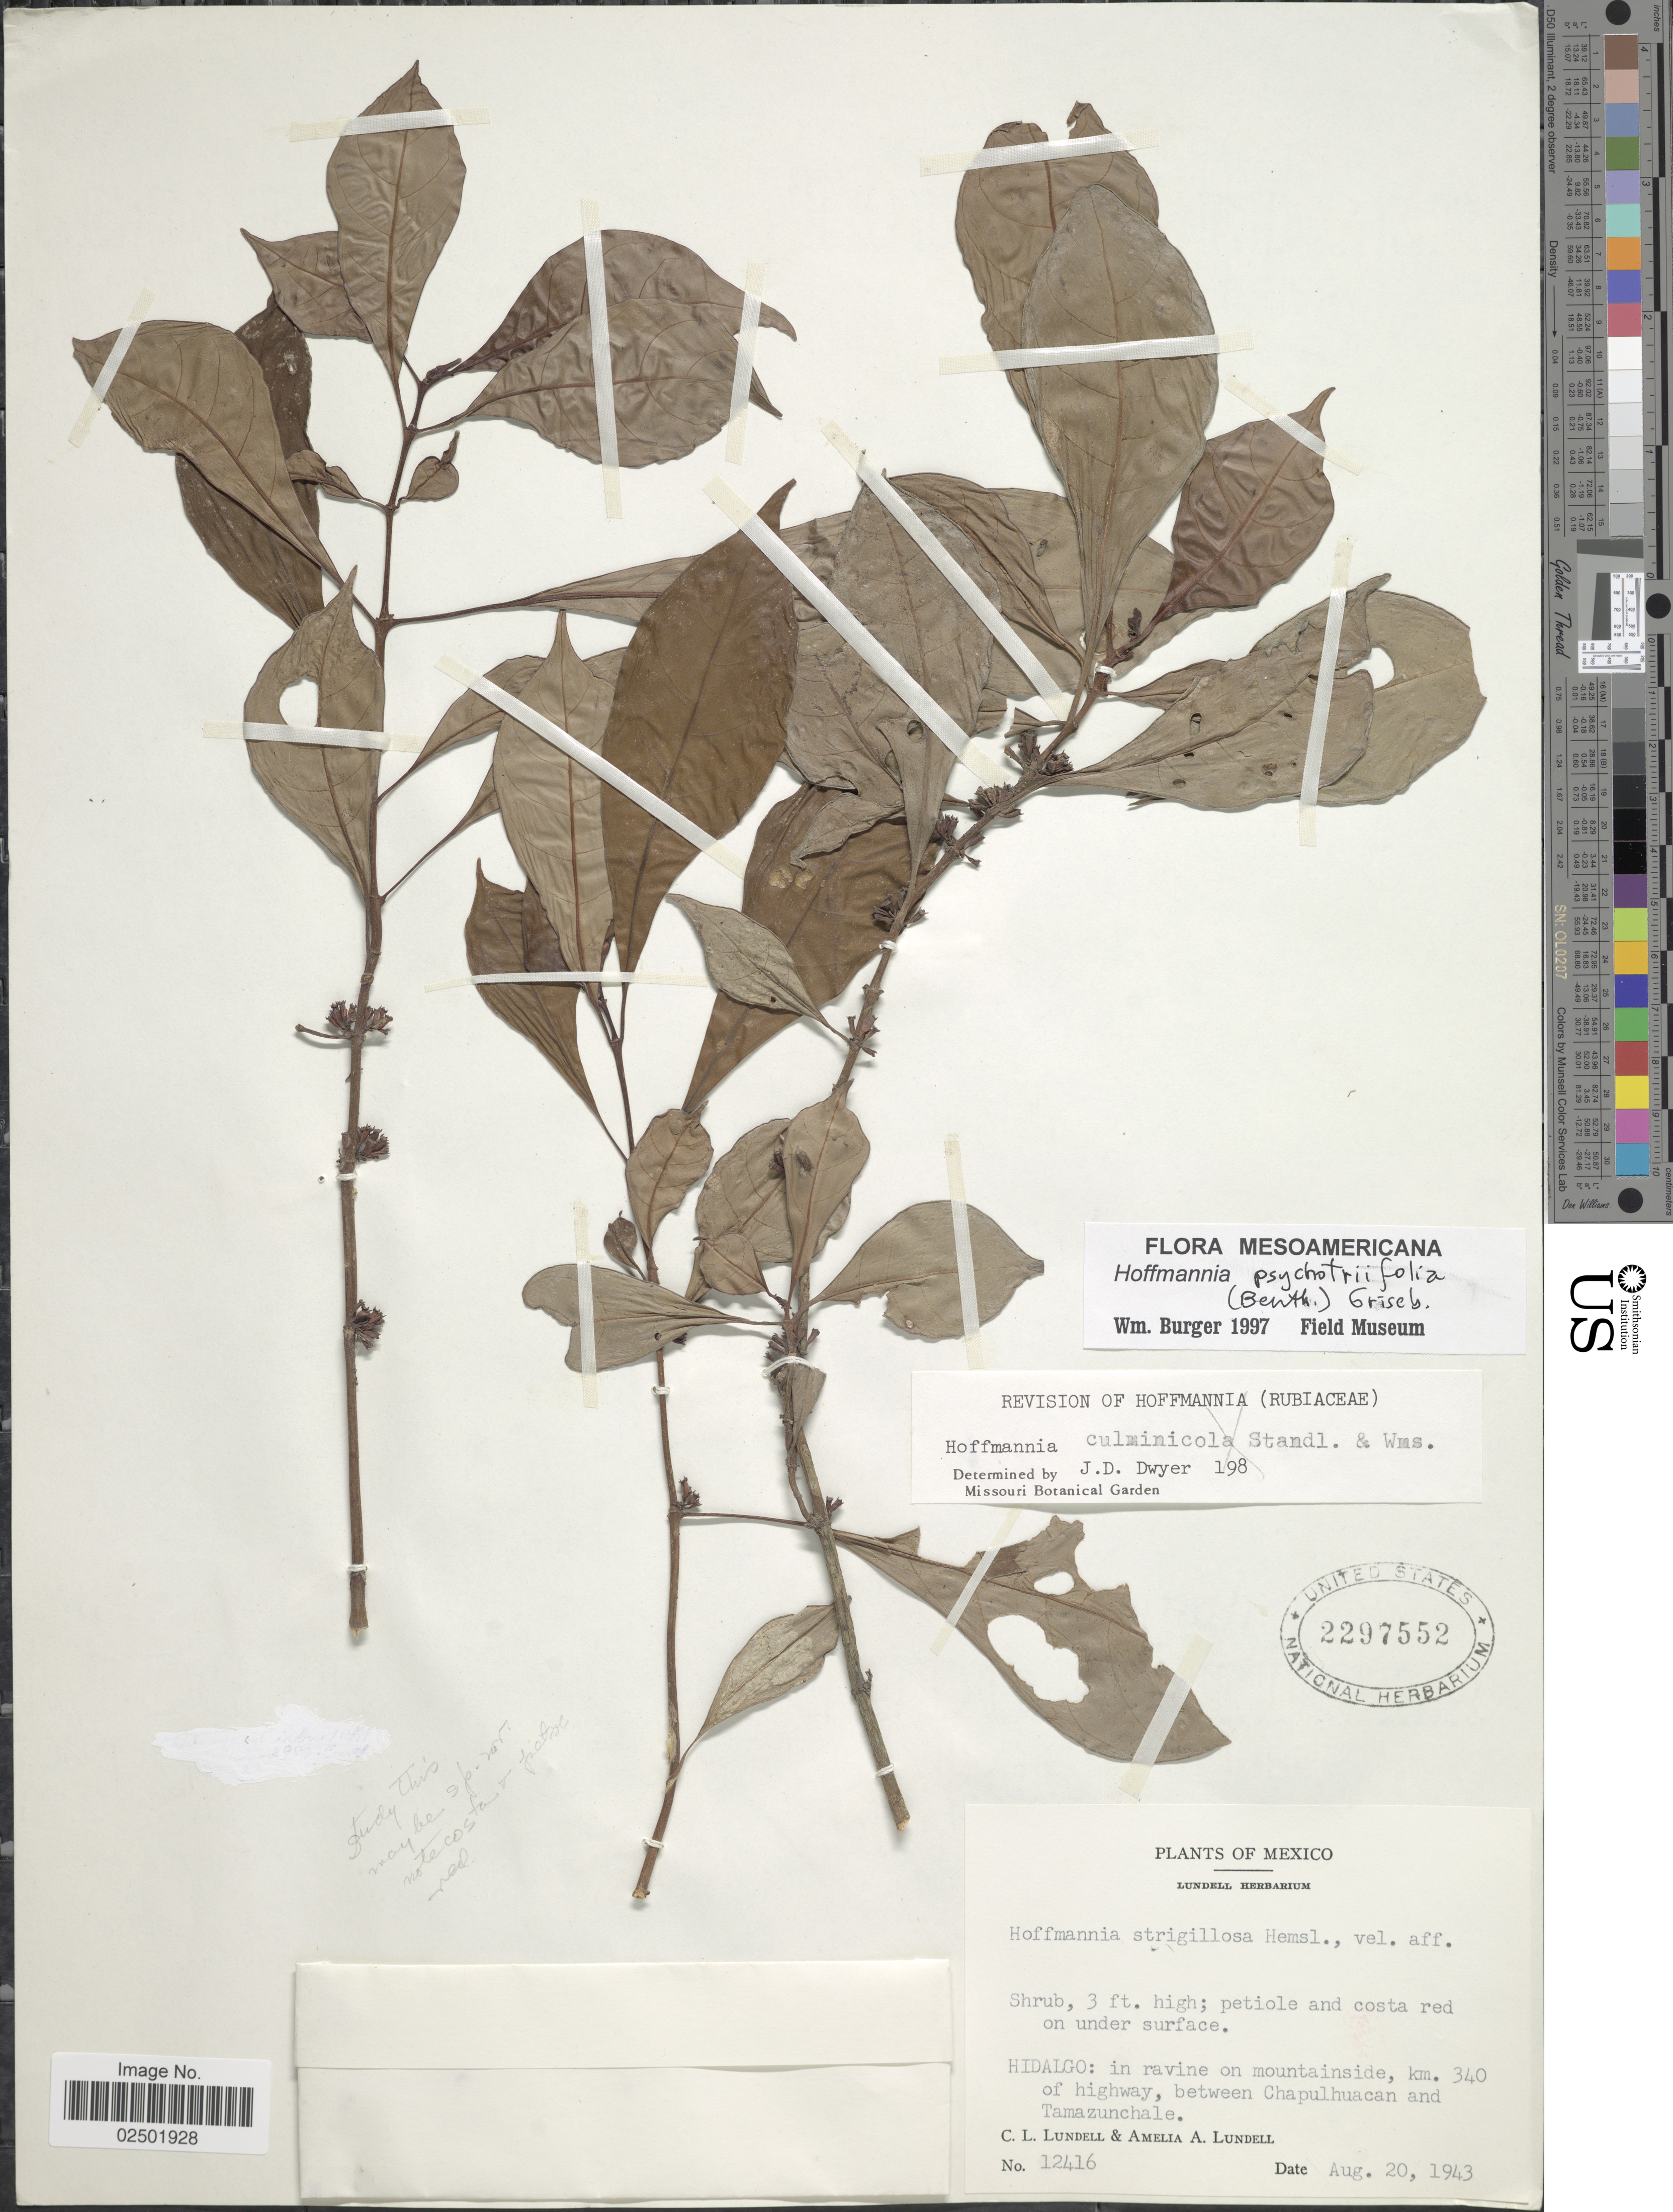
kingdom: Plantae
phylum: Tracheophyta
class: Magnoliopsida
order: Gentianales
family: Rubiaceae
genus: Hoffmannia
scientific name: Hoffmannia psychotriifolia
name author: (Benth.) Griseb.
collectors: C. L. Lundell & A. A. Lundell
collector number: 12416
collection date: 1943-08-20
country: Mexico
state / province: Hidalgo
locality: km 340 of highway, between Chapulhuacan and Tamazunchale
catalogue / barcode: US 2297552